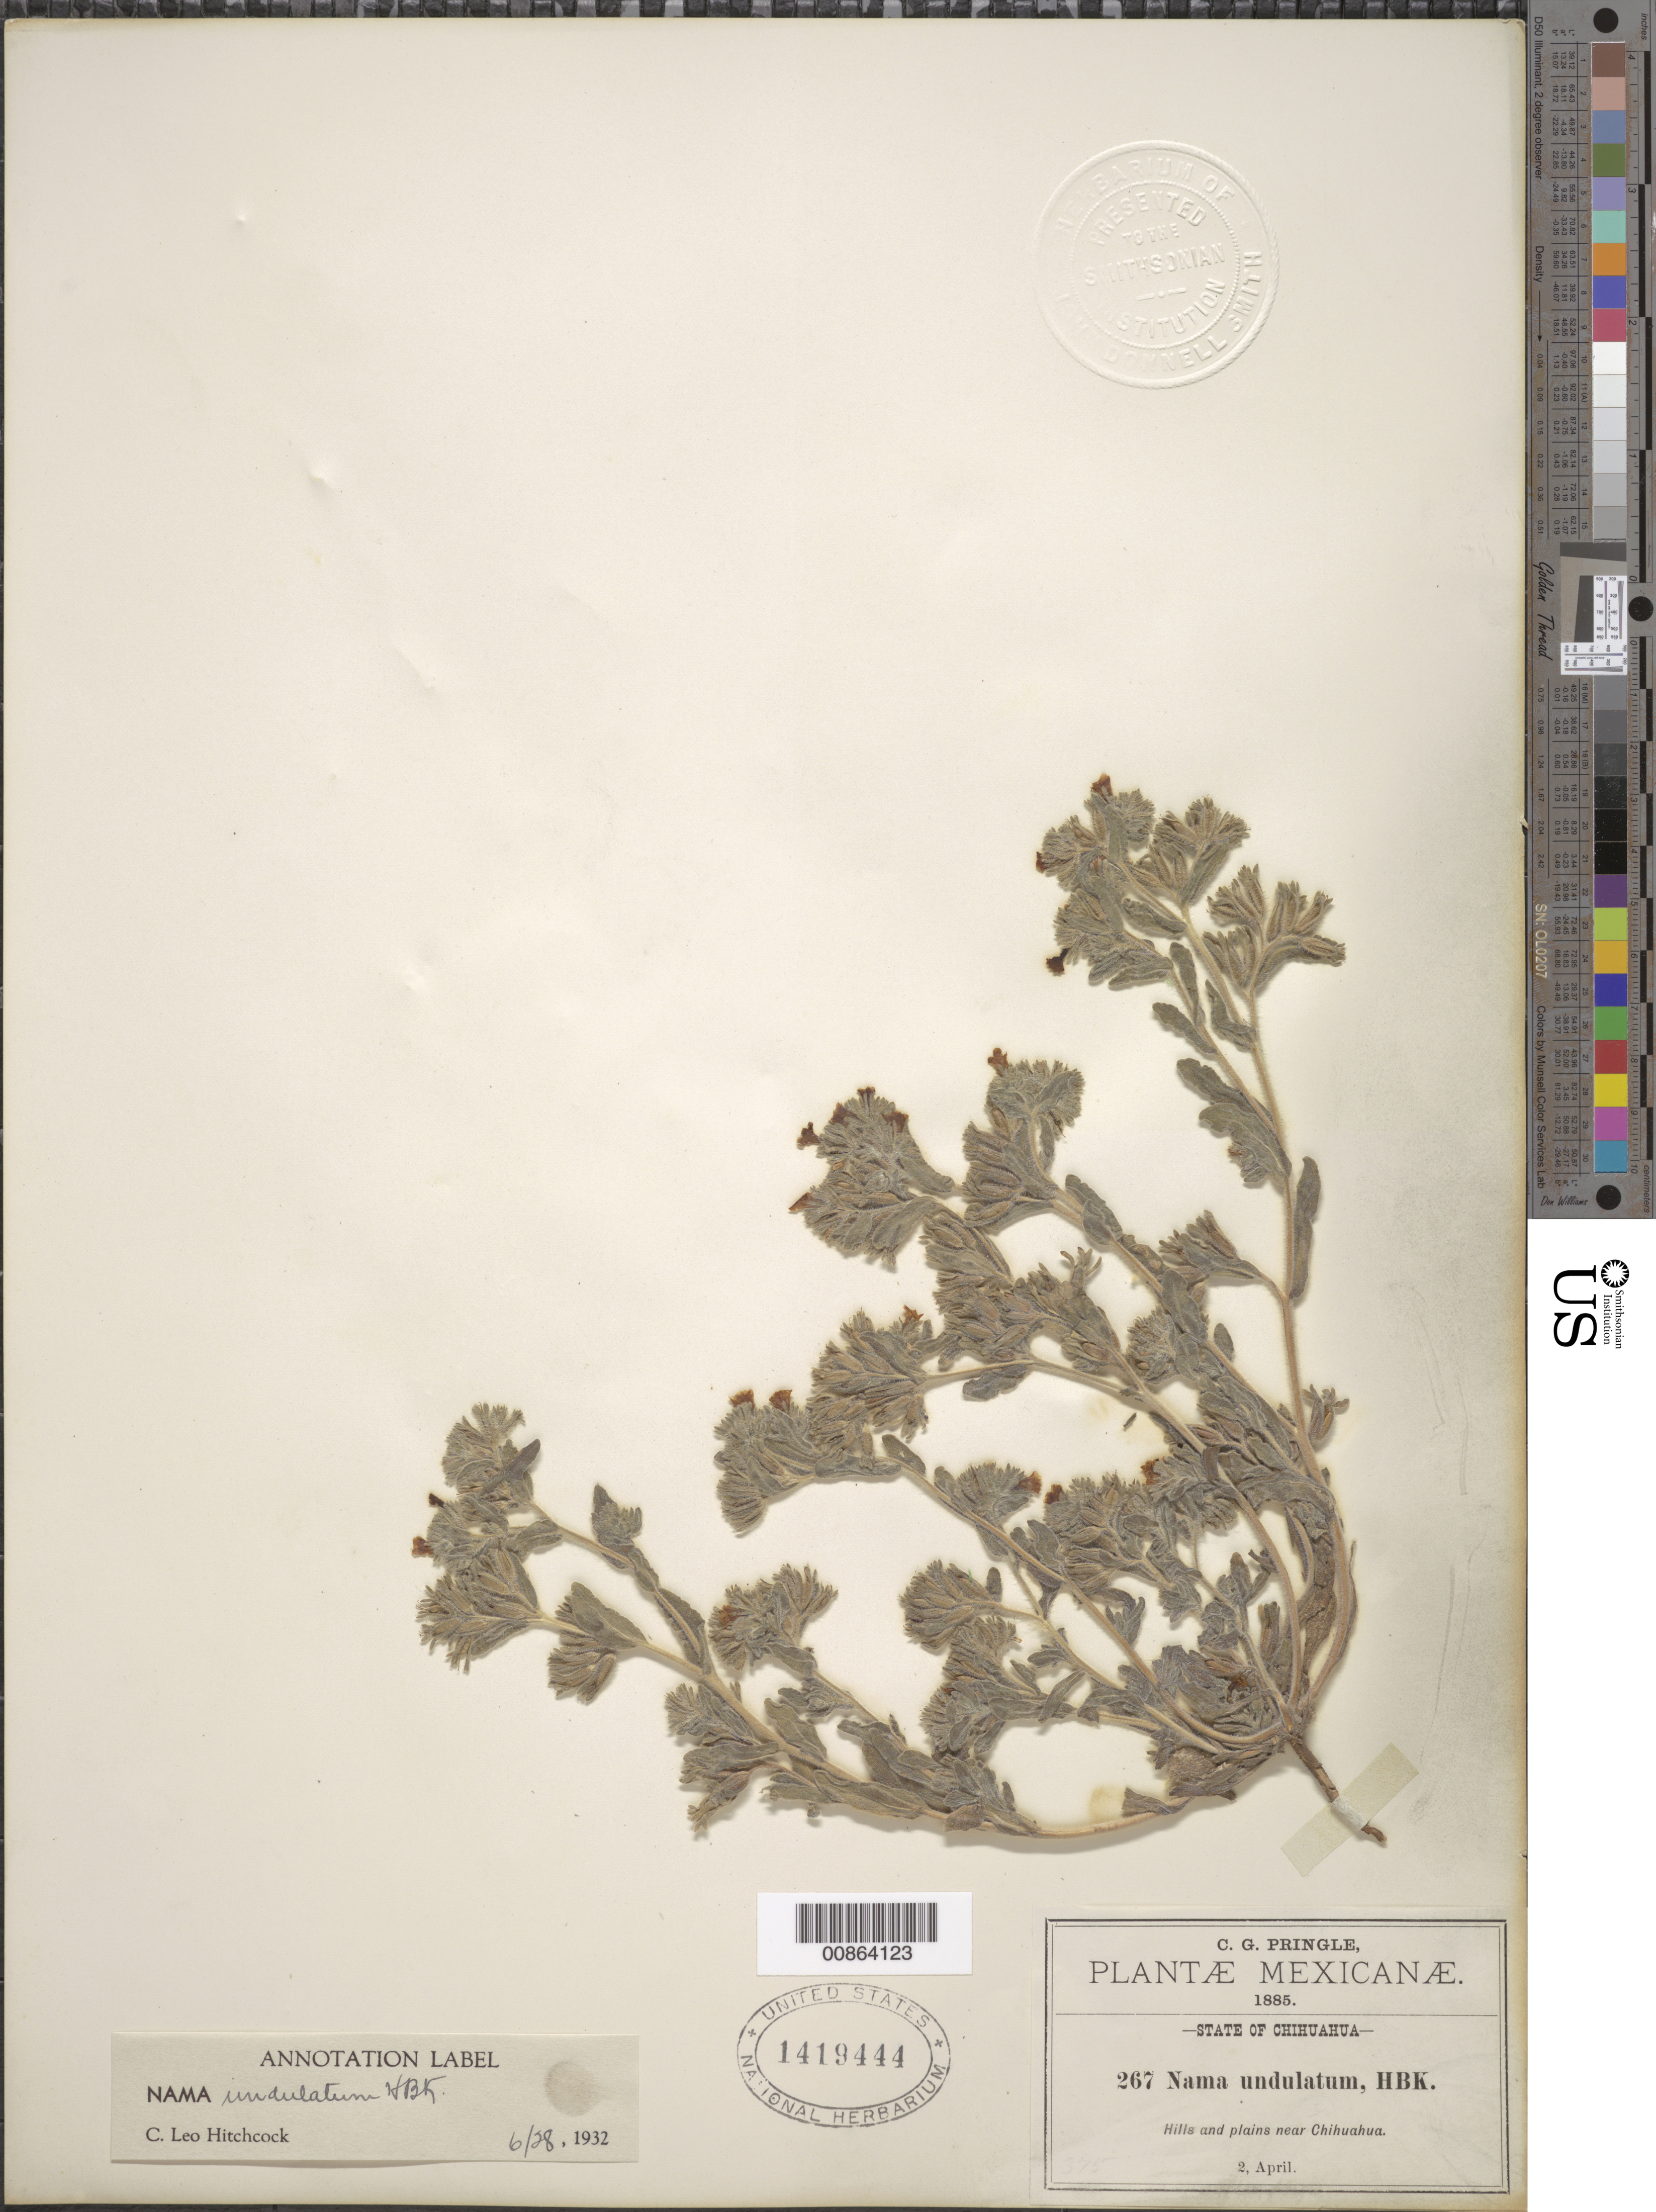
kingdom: Plantae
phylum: Tracheophyta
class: Magnoliopsida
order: Boraginales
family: Namaceae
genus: Nama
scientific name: Nama undulatum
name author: Kunth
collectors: C. G. Pringle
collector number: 267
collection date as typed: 02 Apr 1885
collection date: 1885-04-02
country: Mexico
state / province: Chihuahua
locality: Near Chihuahua.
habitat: Hills and plains.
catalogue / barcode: US 1419444